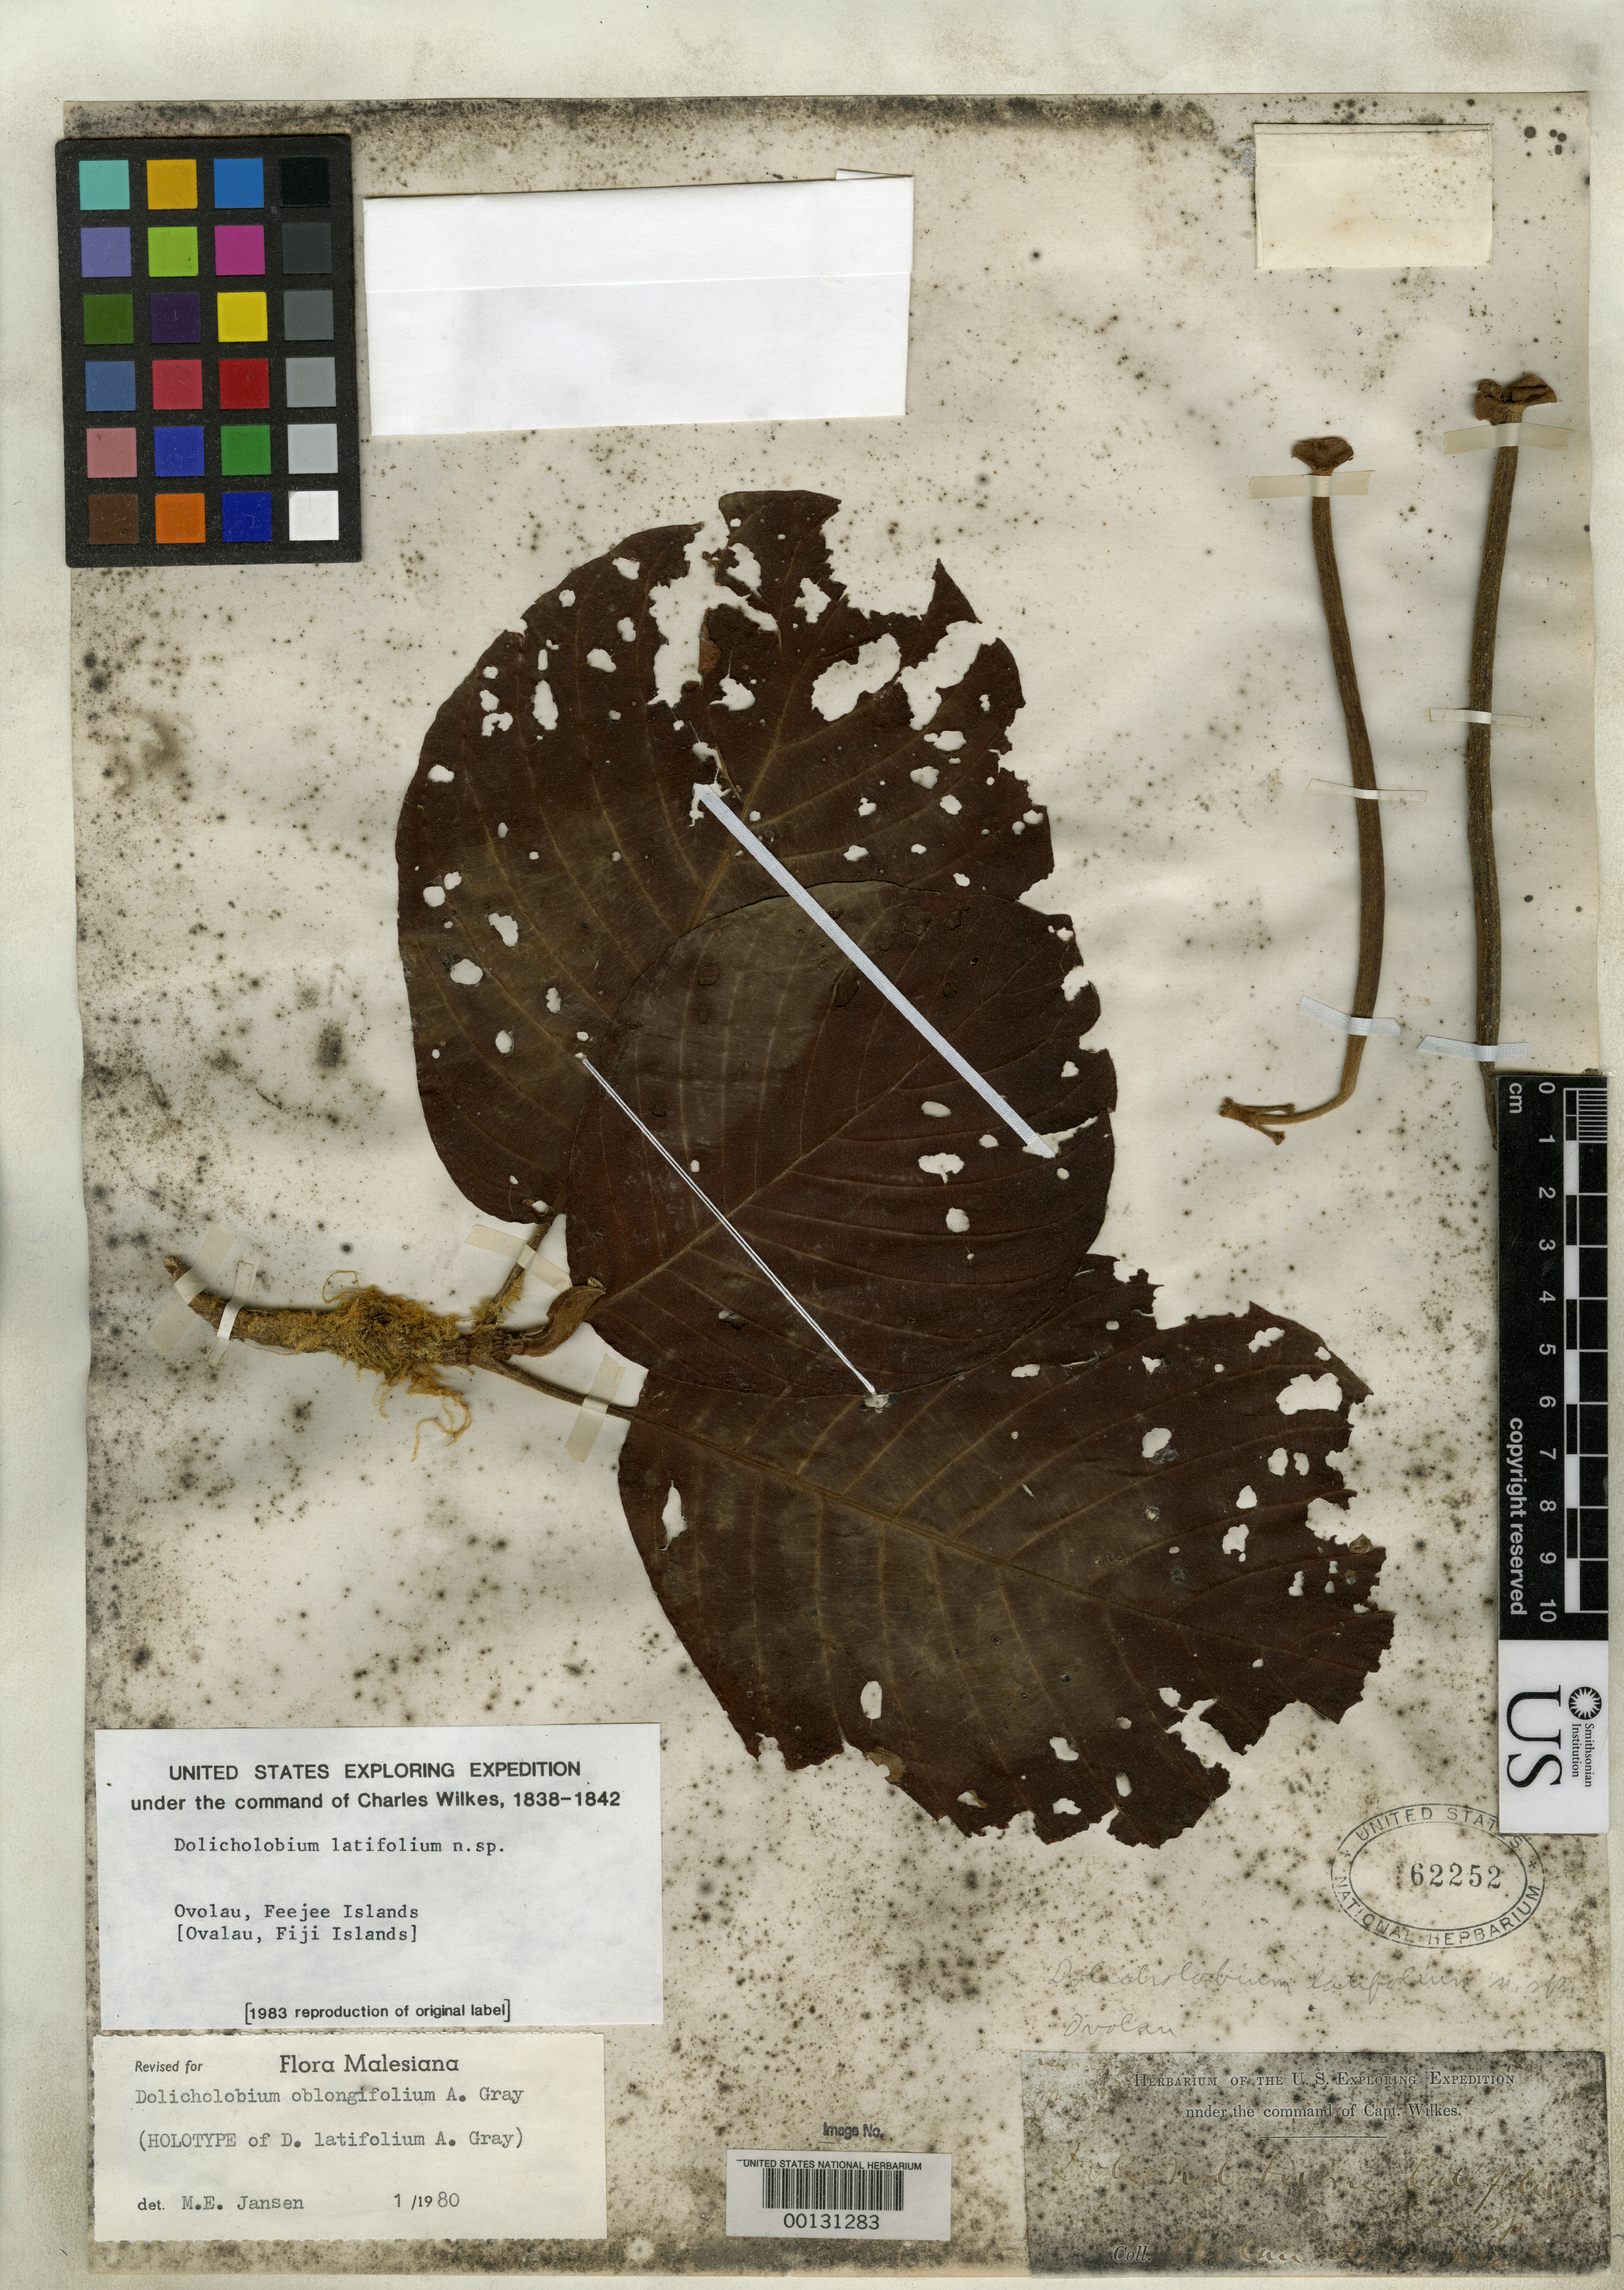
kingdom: Plantae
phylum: Tracheophyta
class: Magnoliopsida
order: Gentianales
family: Rubiaceae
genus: Dolicholobium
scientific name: Dolicholobium latifolium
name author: A. Gray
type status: Holotype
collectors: Wilkes Explor. Exped.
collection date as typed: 1838 to -- --- 1842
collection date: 1838/1842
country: Fiji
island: Ovalau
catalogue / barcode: US 62252